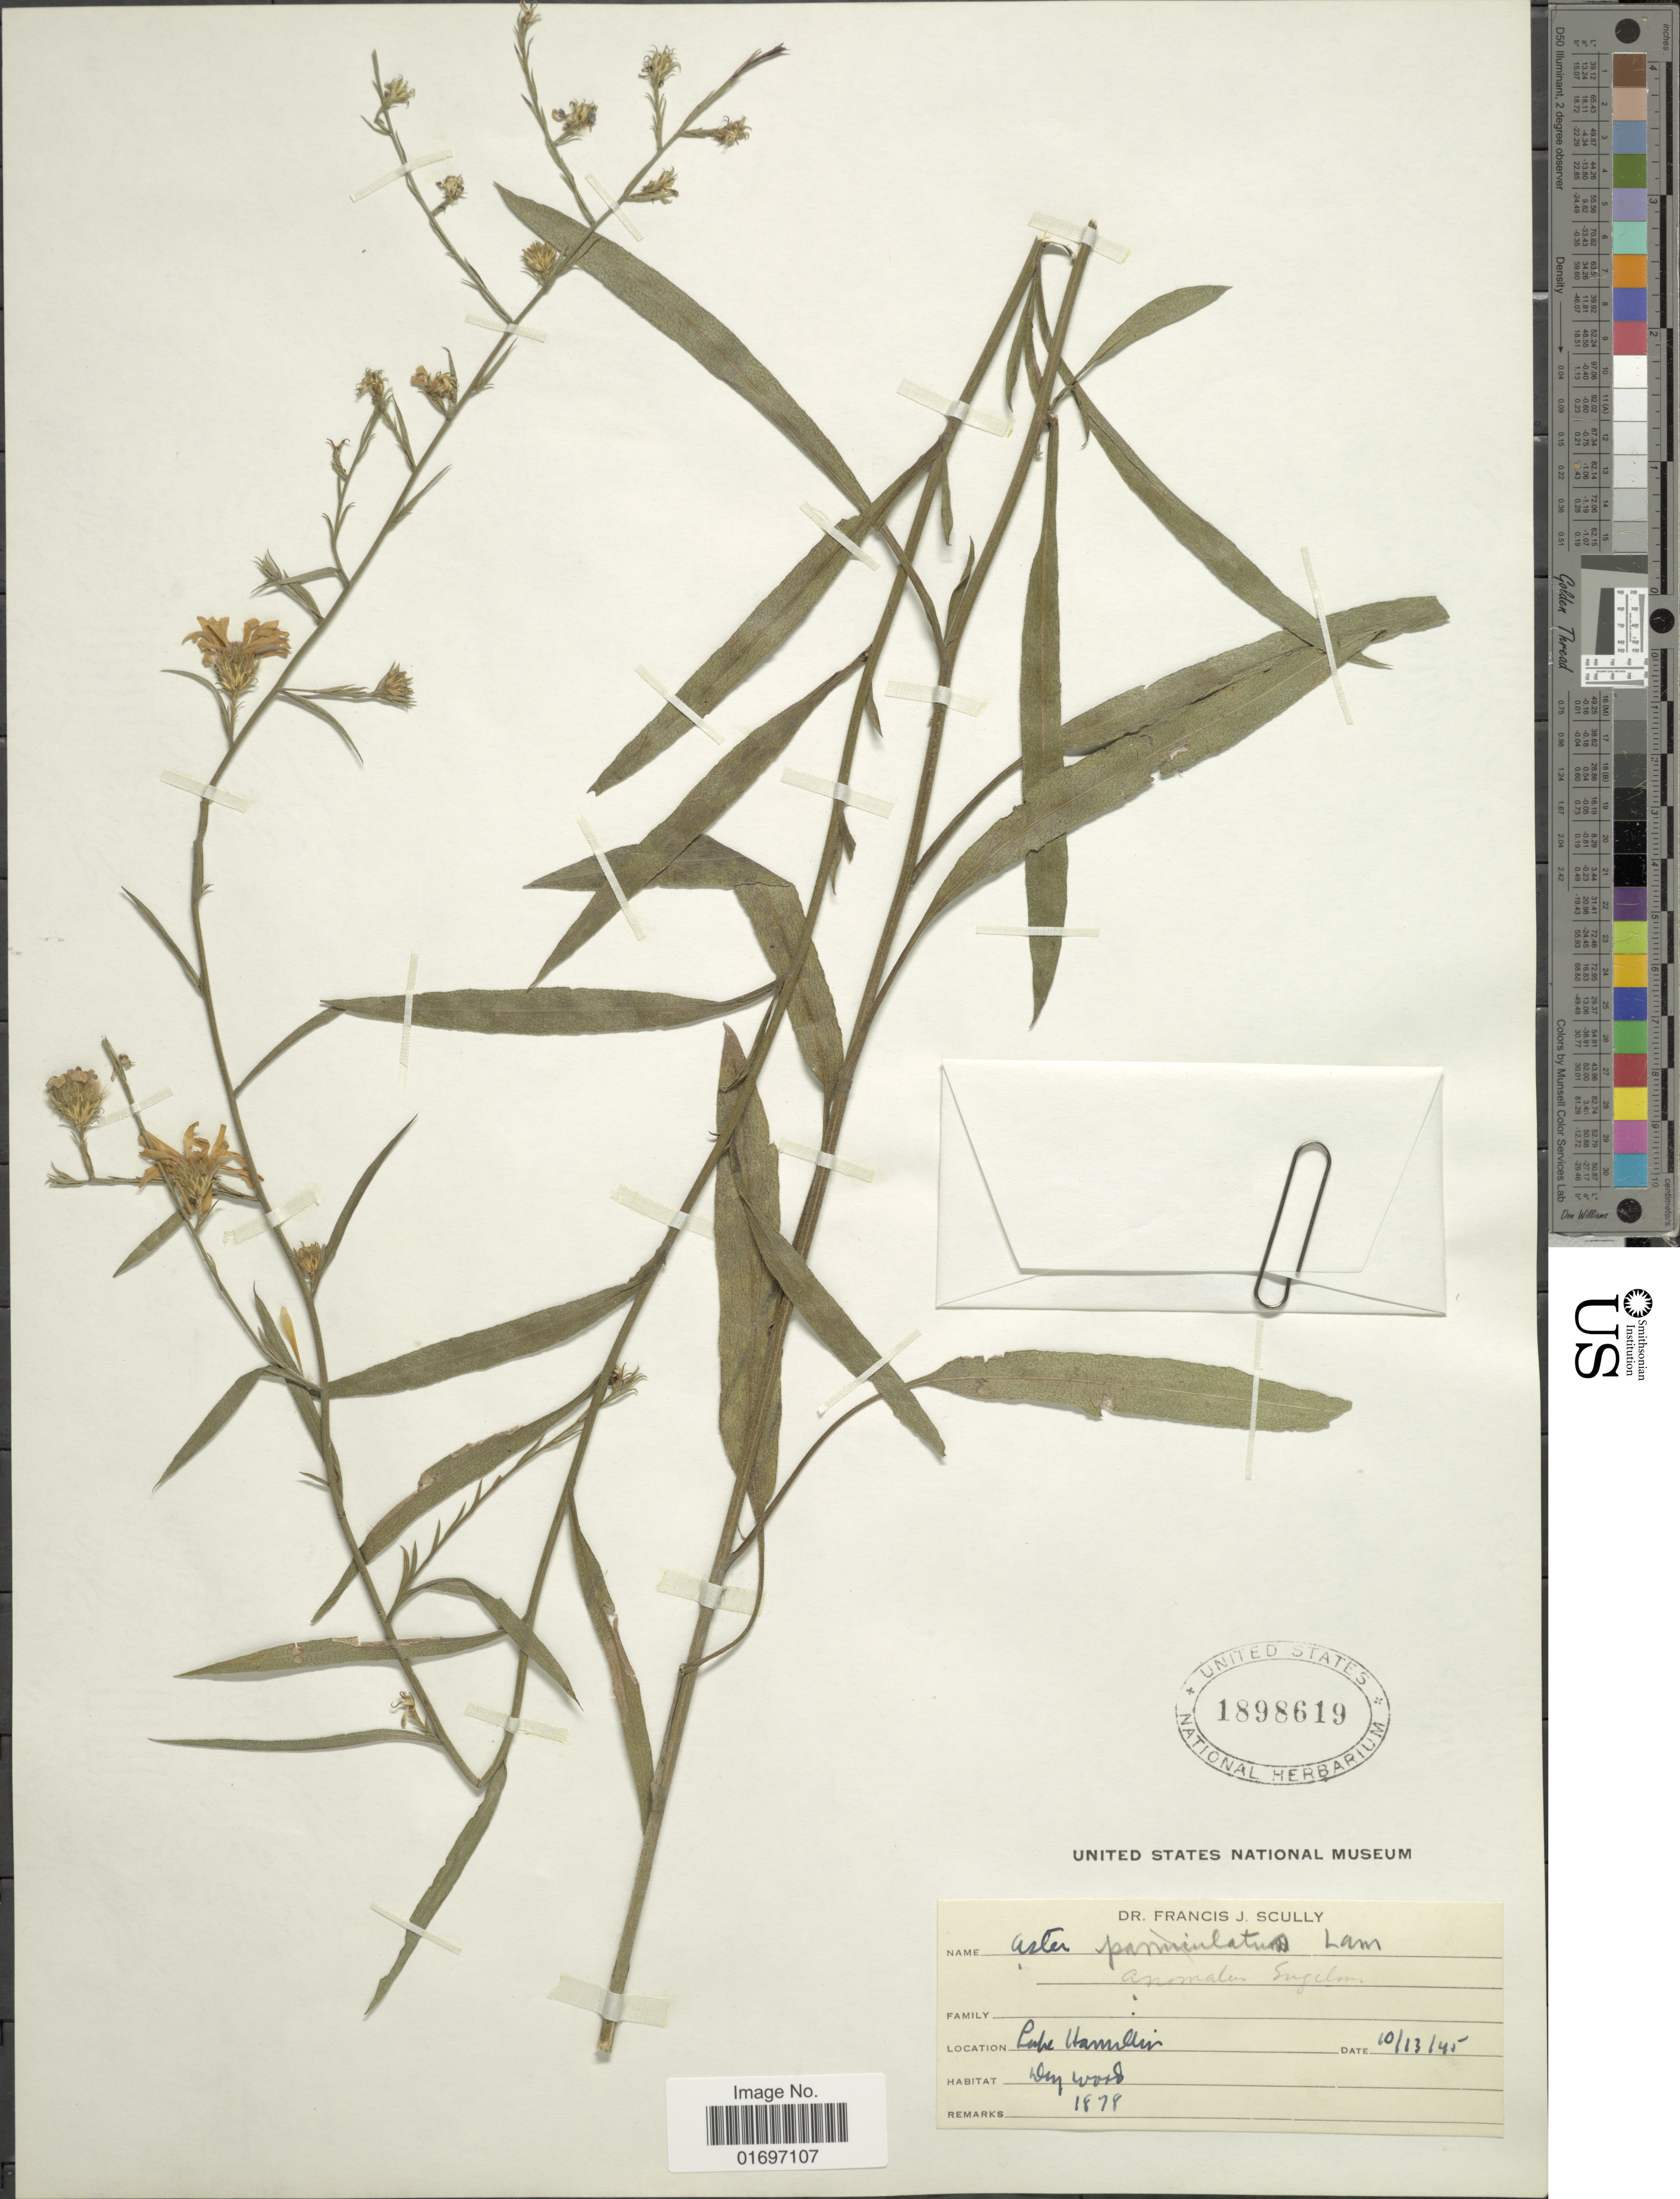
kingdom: Plantae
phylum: Tracheophyta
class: Magnoliopsida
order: Asterales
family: Asteraceae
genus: Symphyotrichum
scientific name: Symphyotrichum anomalum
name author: (Engelm.) G.L. Nesom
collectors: F. J. Scully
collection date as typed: Transcribed d/m/y: 13/10/45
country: United States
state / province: Arkansas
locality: Lake Hamilton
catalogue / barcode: US 1898619